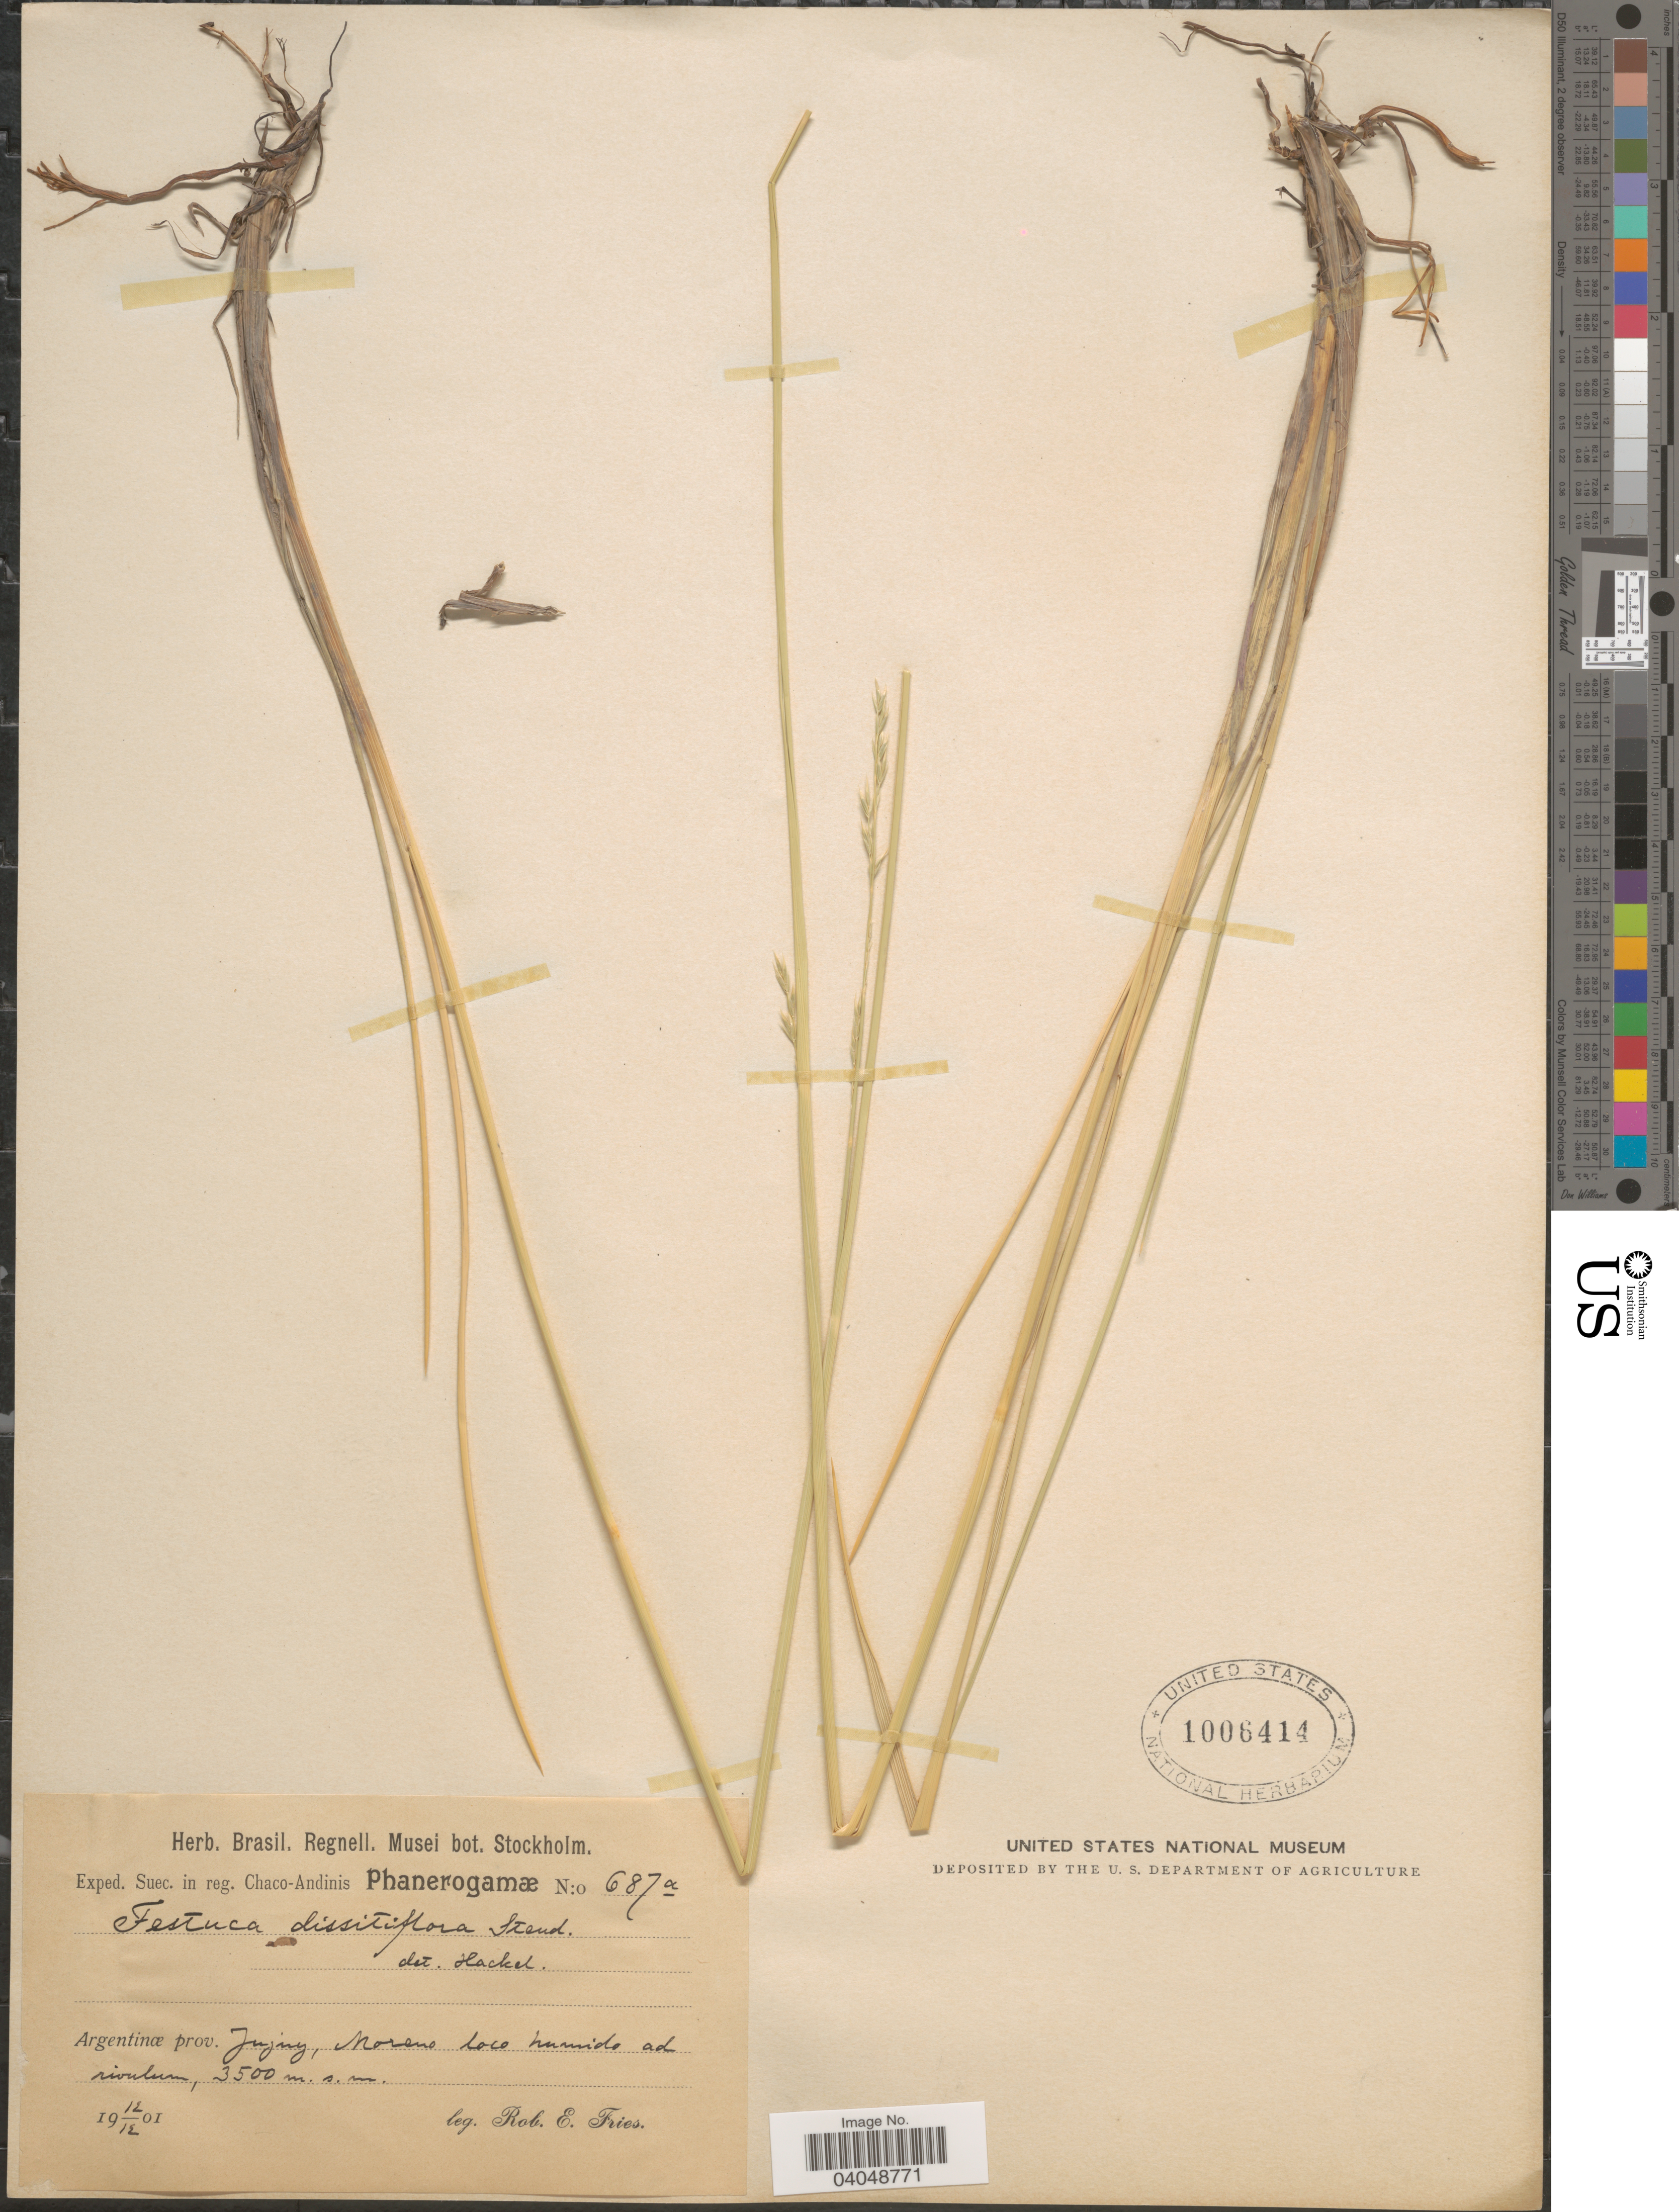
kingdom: Plantae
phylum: Tracheophyta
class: Liliopsida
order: Poales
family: Poaceae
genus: Festuca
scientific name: Festuca sp.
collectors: R. E. Fries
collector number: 687 a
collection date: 1901-12-12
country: Argentina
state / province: Jujuy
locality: Moreno loco humido ad rivulum.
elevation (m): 3500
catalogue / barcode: US 1006414